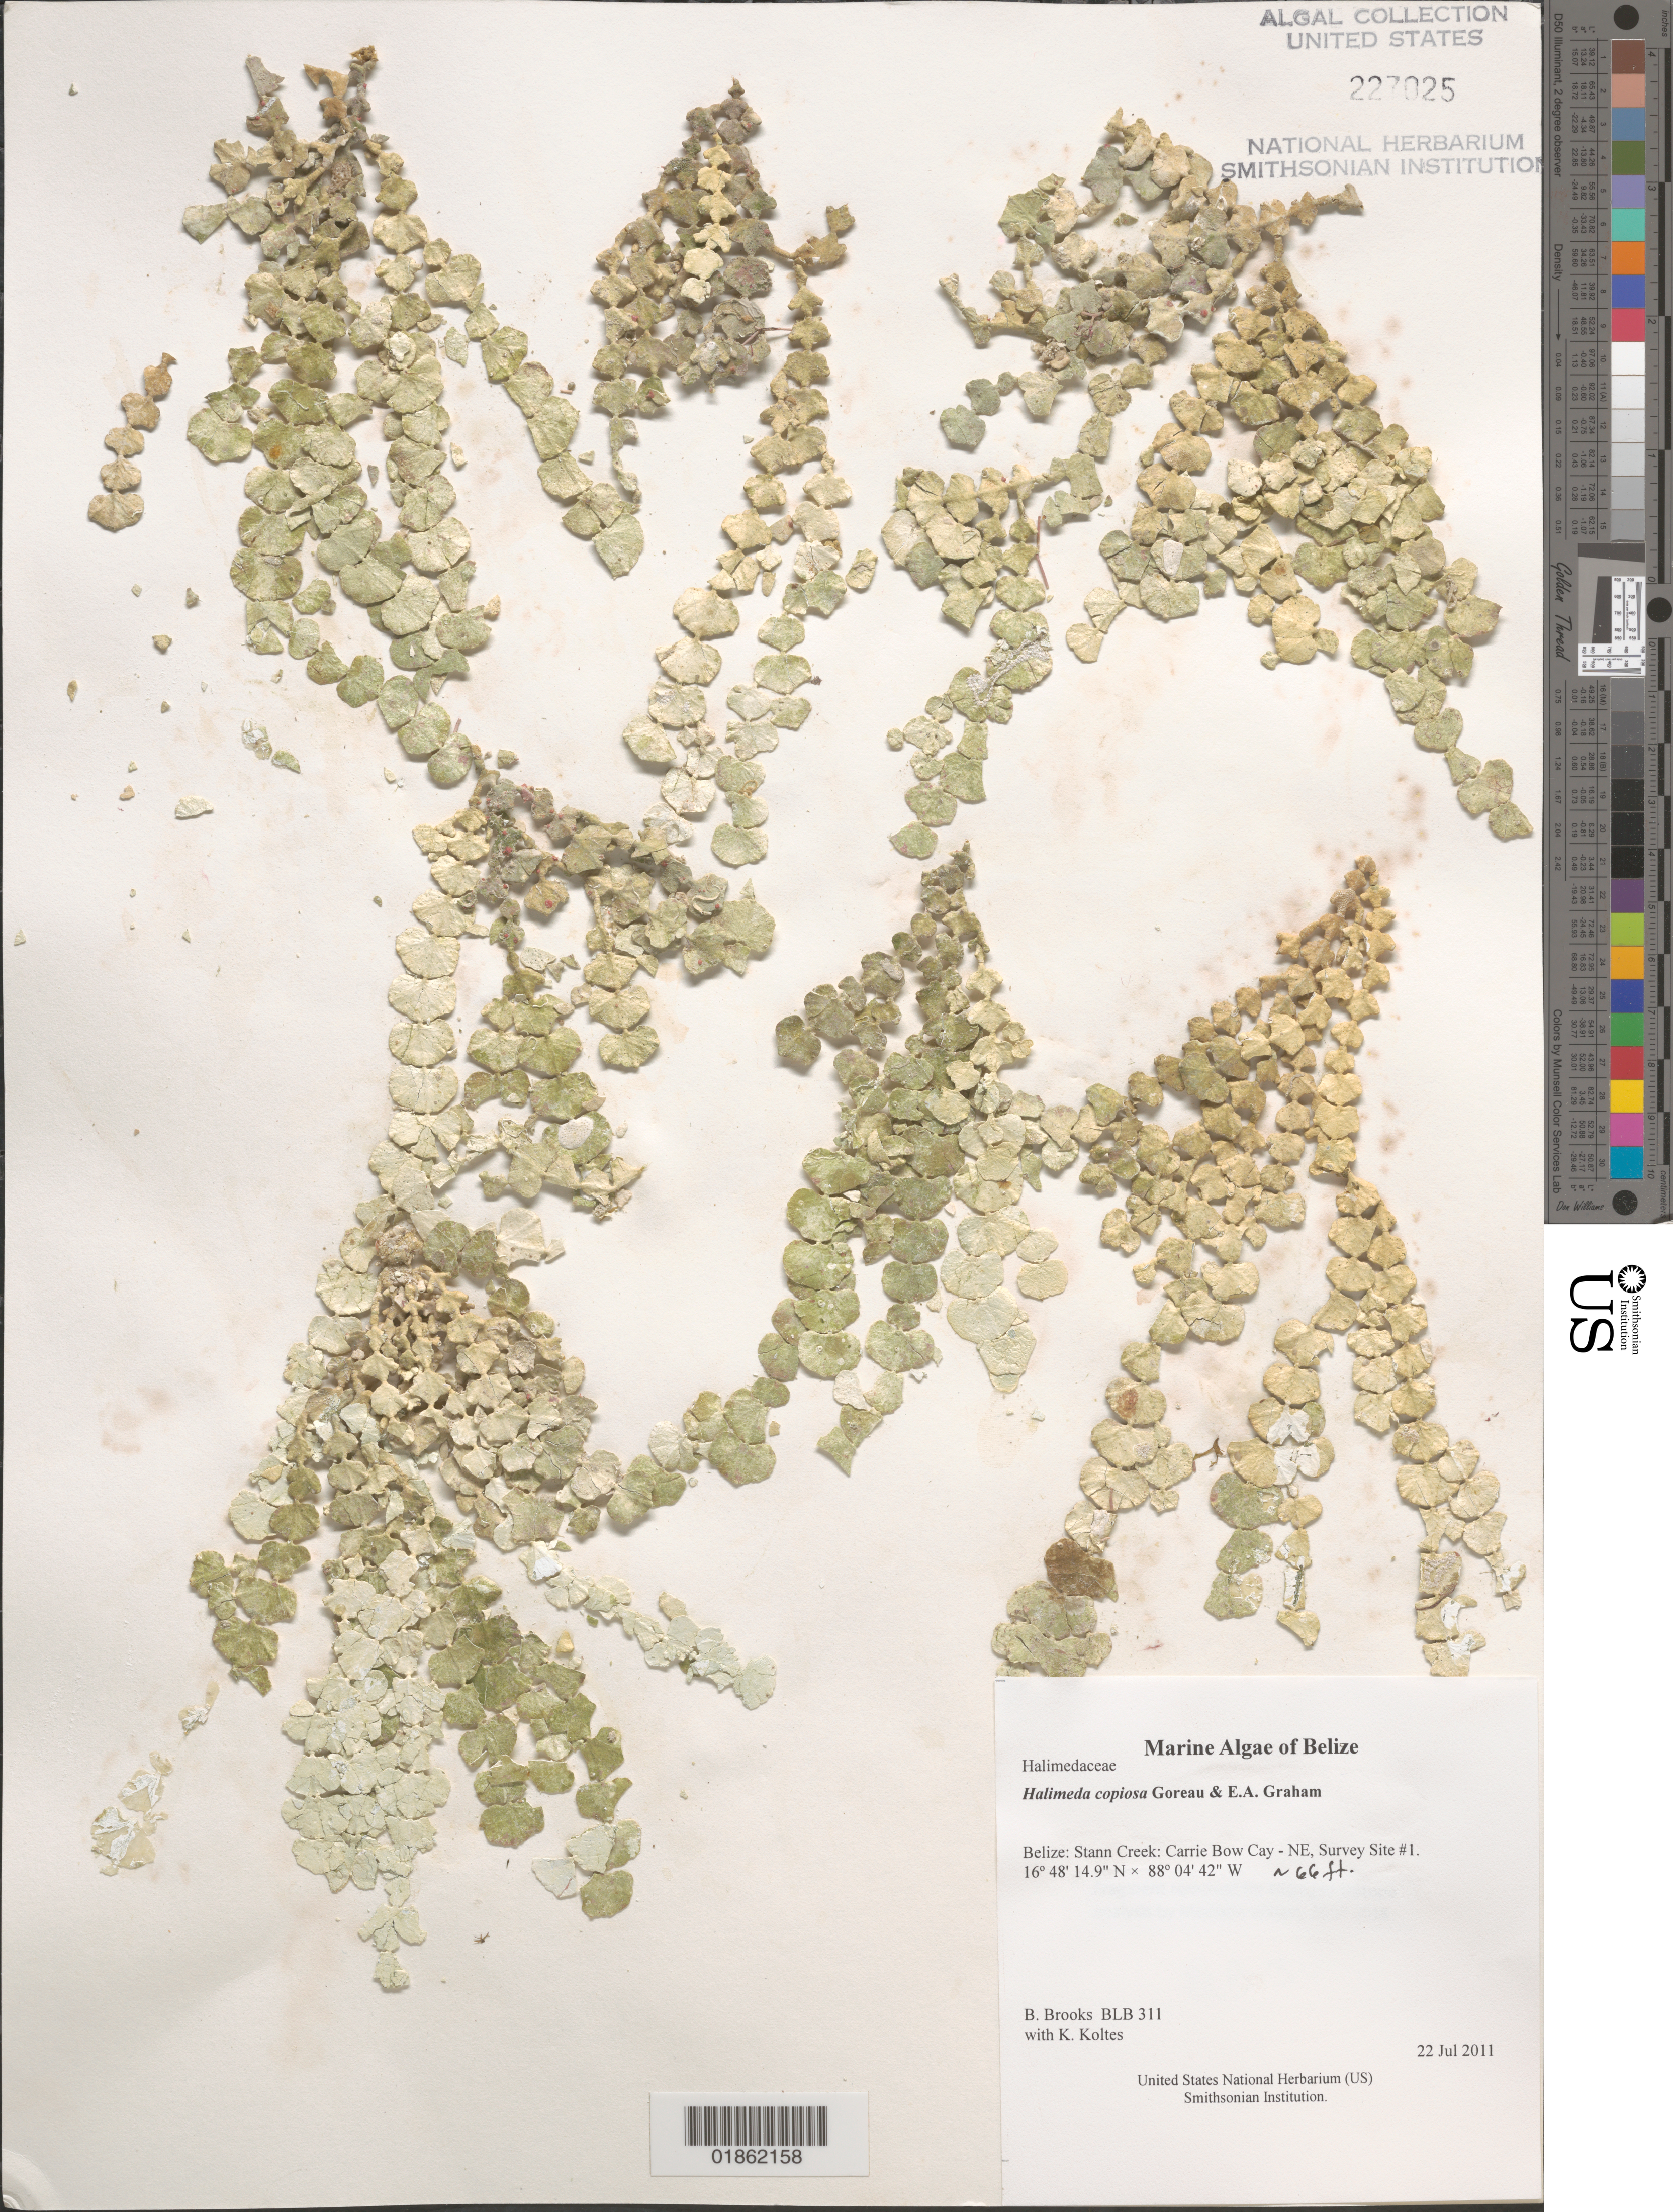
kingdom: Plantae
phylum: Chlorophyta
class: Ulvophyceae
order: Bryopsidales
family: Halimedaceae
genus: Halimeda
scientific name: Halimeda copiosa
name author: Goreau & E.A. Graham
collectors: B. Brooks & K. Koltes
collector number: BLB 311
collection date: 2011-07-22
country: Belize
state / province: Stann Creek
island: Carrie Bow Cay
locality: Carrie Bow Cay - NE, Survey Site #1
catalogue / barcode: US 227025